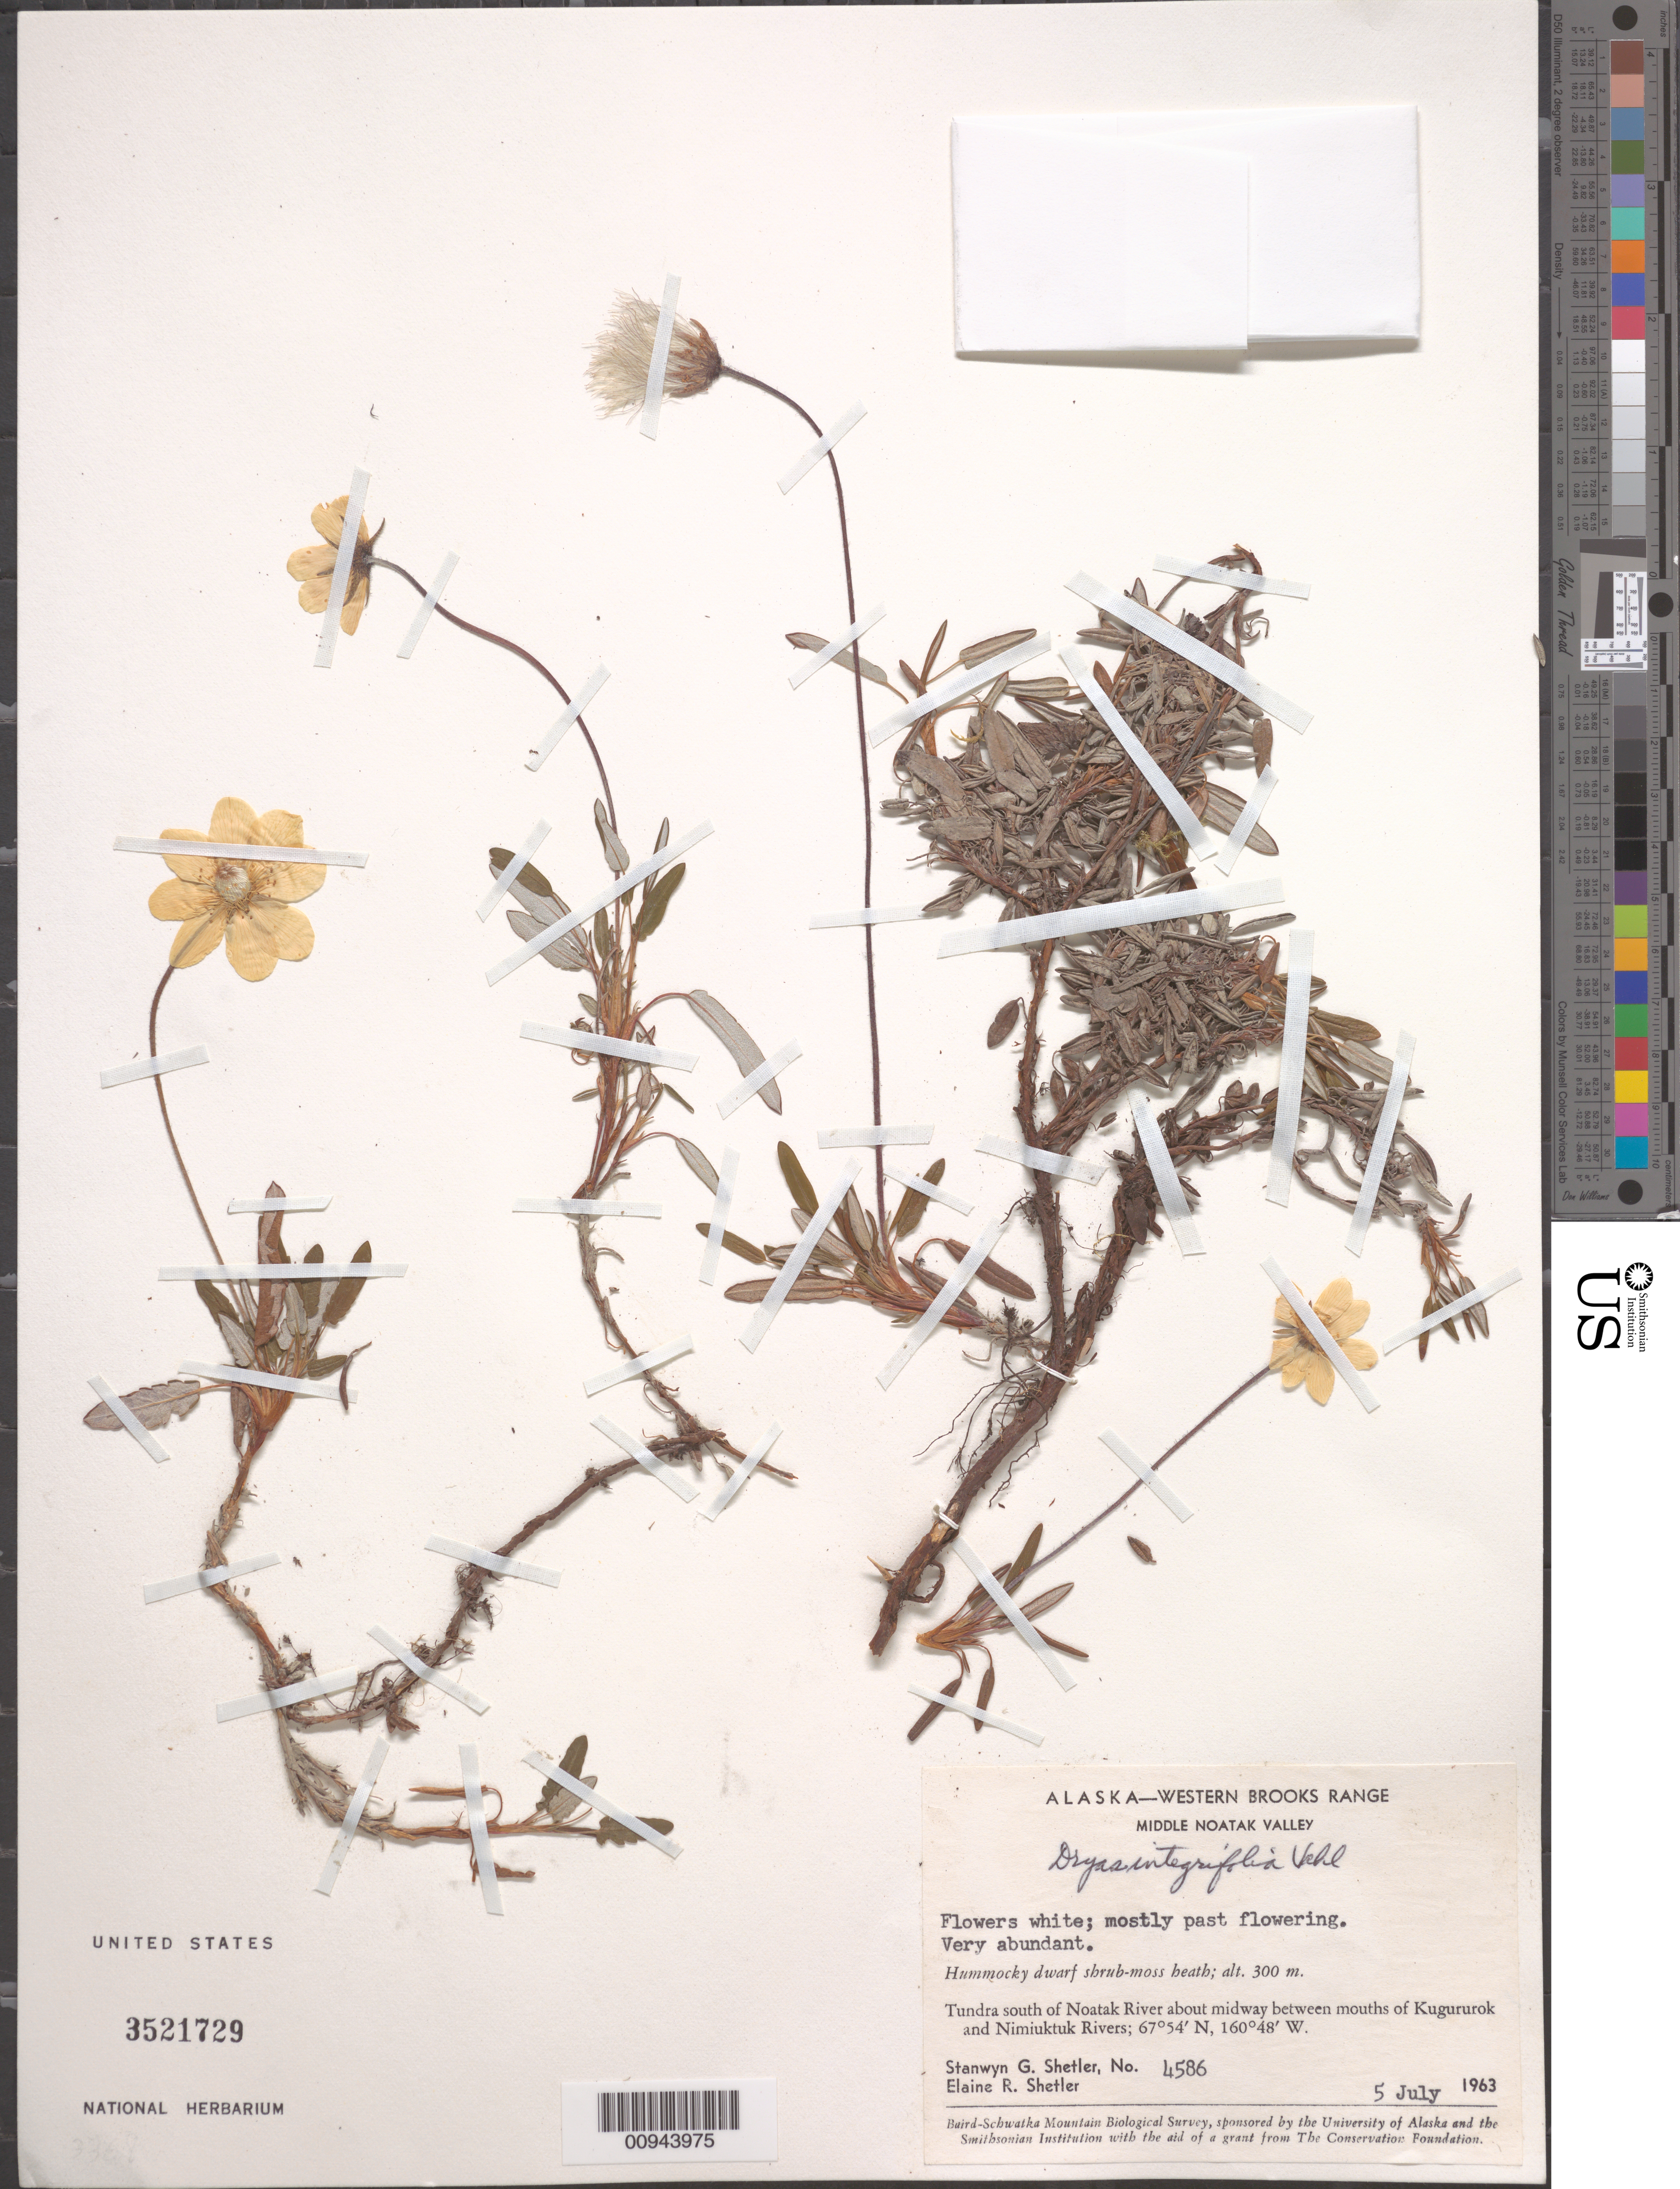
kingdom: Plantae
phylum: Tracheophyta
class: Magnoliopsida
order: Rosales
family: Rosaceae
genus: Dryas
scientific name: Dryas integrifolia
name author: Vahl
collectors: S. Shetler & E. R. Shetler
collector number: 4586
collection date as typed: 05 Jul 1963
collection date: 1963-07-05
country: United States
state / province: Alaska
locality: S of Noatak River about midway between mouths of Kugururok and Nimiuktuk Rivers. Western Brooks Range, Middle Noatak Valley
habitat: Tundra. Hummocky dwarf shrub-moss heath.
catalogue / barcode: US 3521729